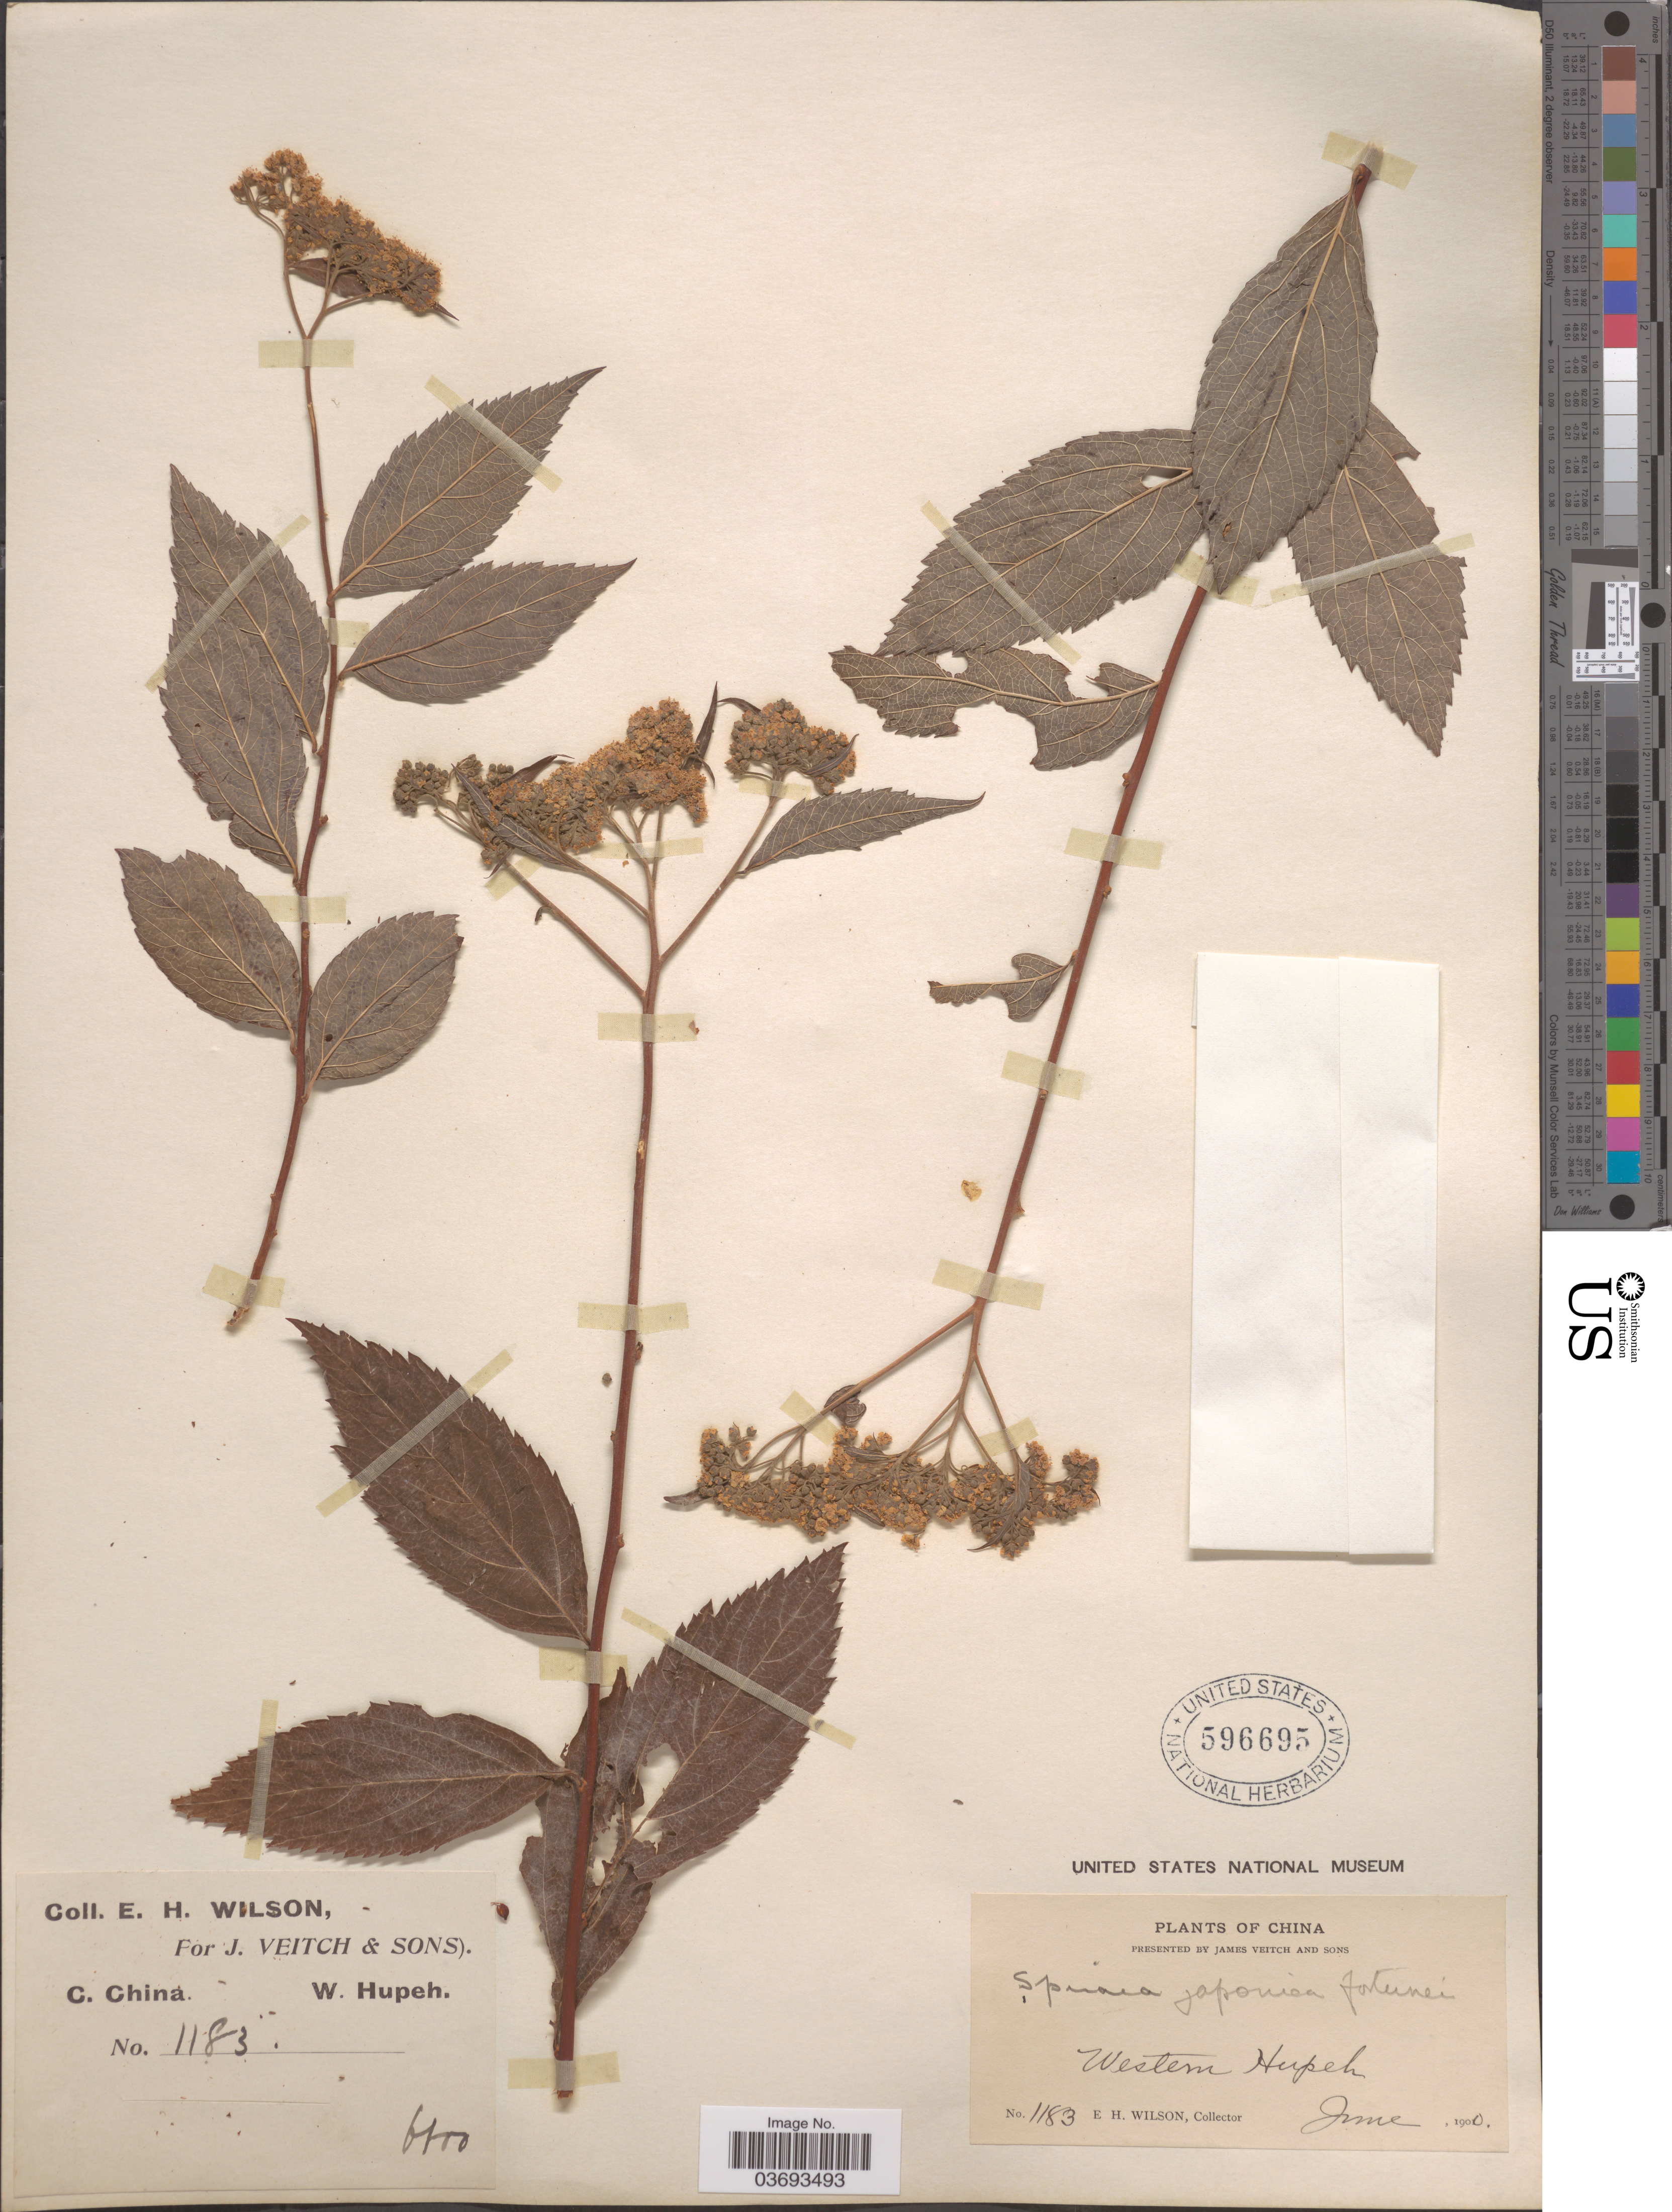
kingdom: Plantae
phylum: Tracheophyta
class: Magnoliopsida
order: Rosales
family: Rosaceae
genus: Spiraea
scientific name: Spiraea japonica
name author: L. f.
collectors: E. Wilson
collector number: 1183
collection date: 1900-06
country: China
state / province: Hubei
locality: C. China. Western Hupeh.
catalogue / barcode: US 596695